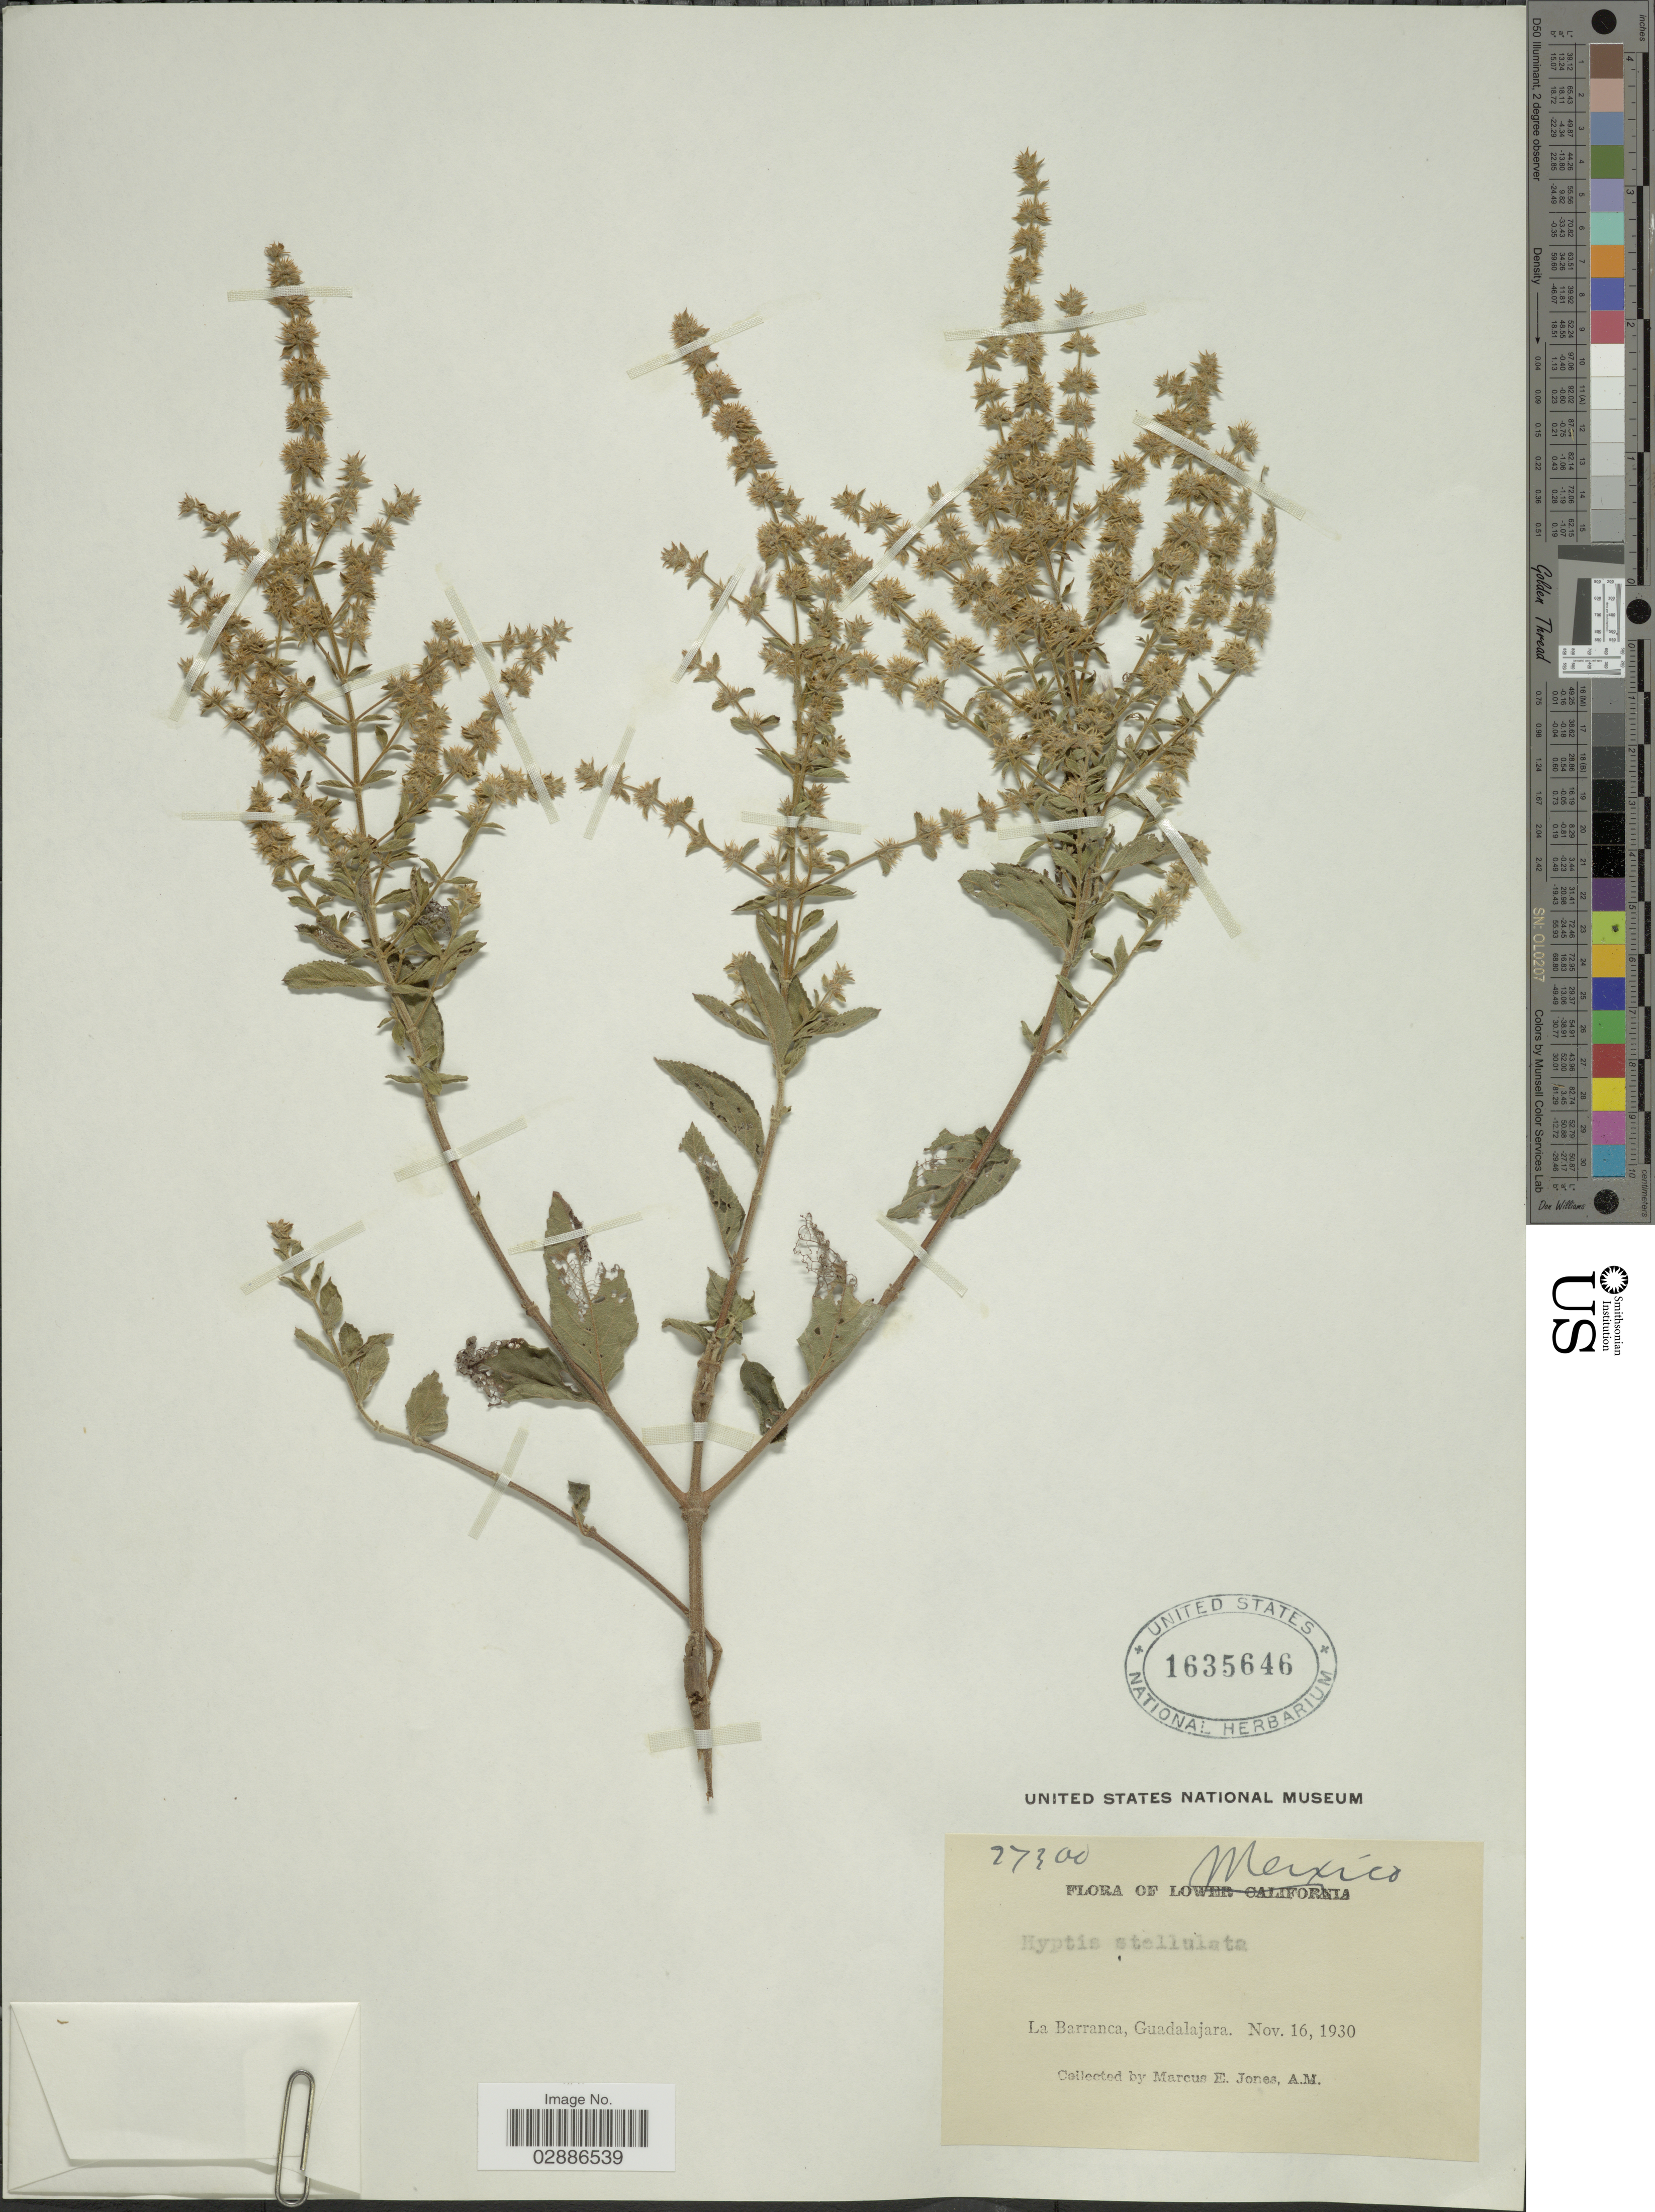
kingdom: Plantae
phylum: Tracheophyta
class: Magnoliopsida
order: Lamiales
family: Lamiaceae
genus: Asterohyptis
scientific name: Asterohyptis stellulata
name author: (Benth.) Epling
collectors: M. E. Jones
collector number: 27300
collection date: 1930-11-16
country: Mexico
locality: La Barranca, Guadalajara.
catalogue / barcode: US 1635646